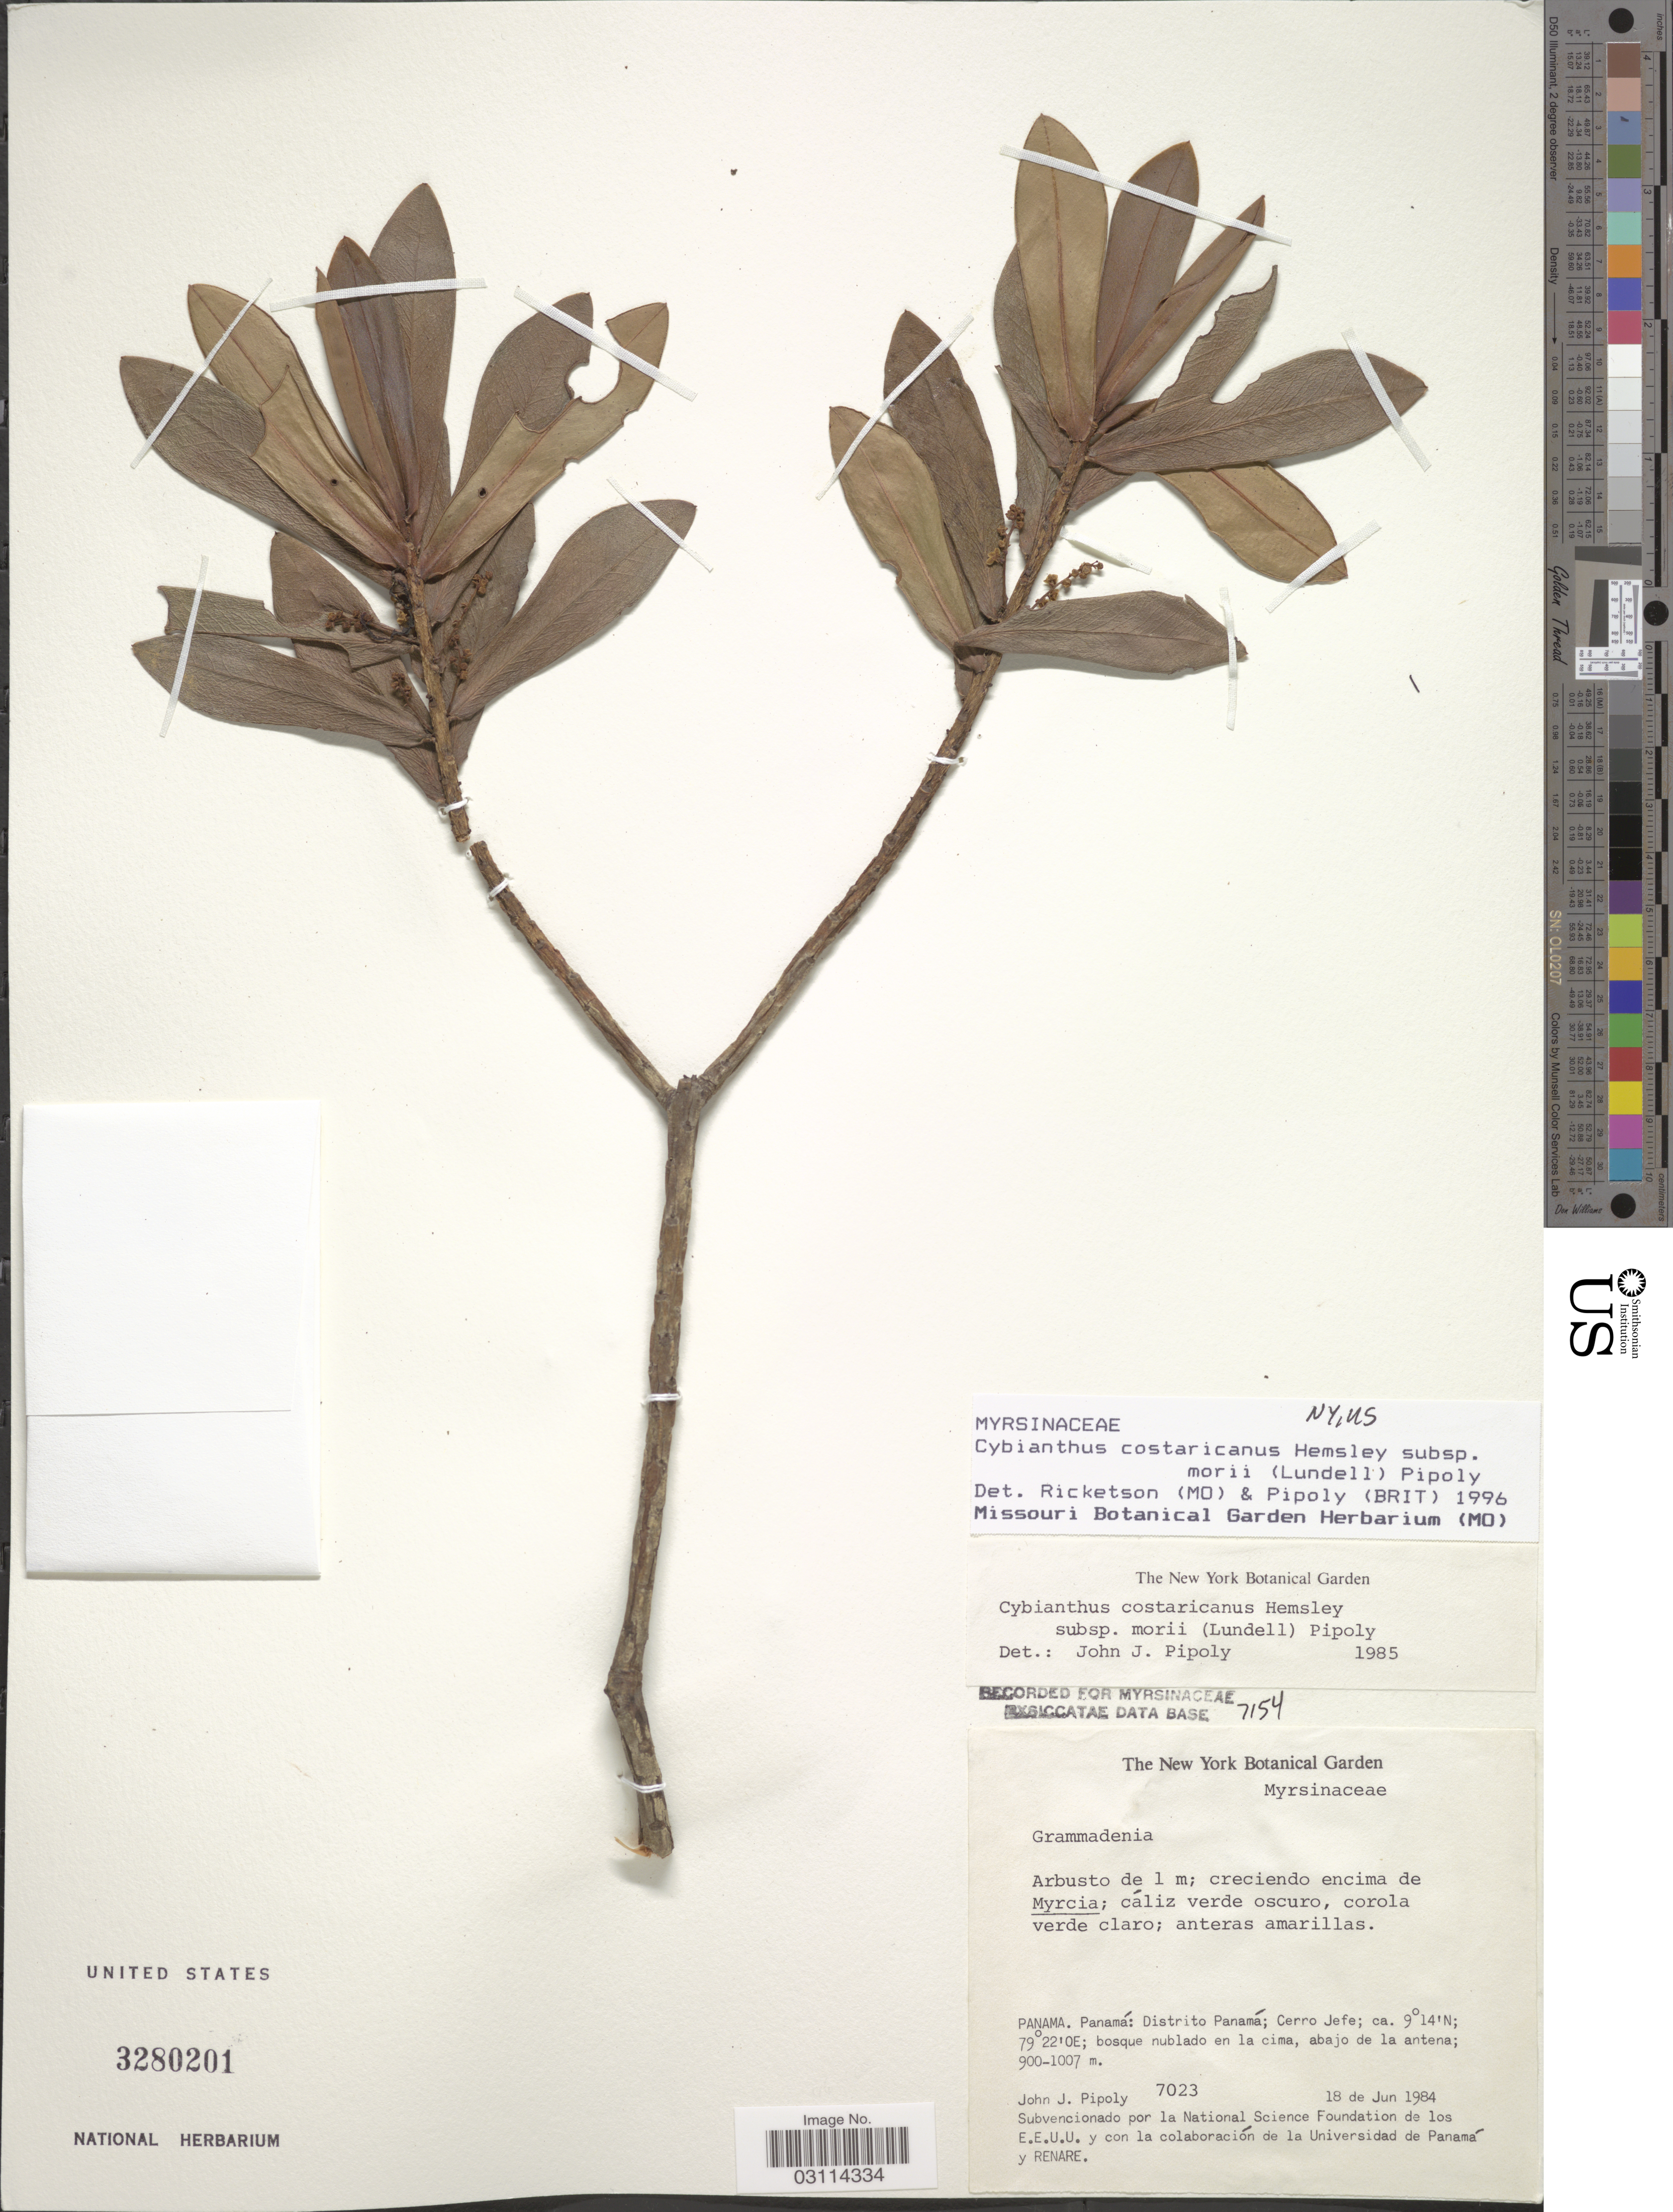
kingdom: Plantae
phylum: Tracheophyta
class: Magnoliopsida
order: Ericales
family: Primulaceae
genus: Cybianthus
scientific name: Cybianthus costaricanus subsp. morii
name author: (Lundell) Pipoly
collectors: J. J. Pipoly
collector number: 7023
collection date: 1984-06-18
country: Panama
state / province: Panamá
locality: Distrito Panamá; Cerro Jefe; bosque nublado en la cima, abajo de la antena.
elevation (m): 900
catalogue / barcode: US 3280201